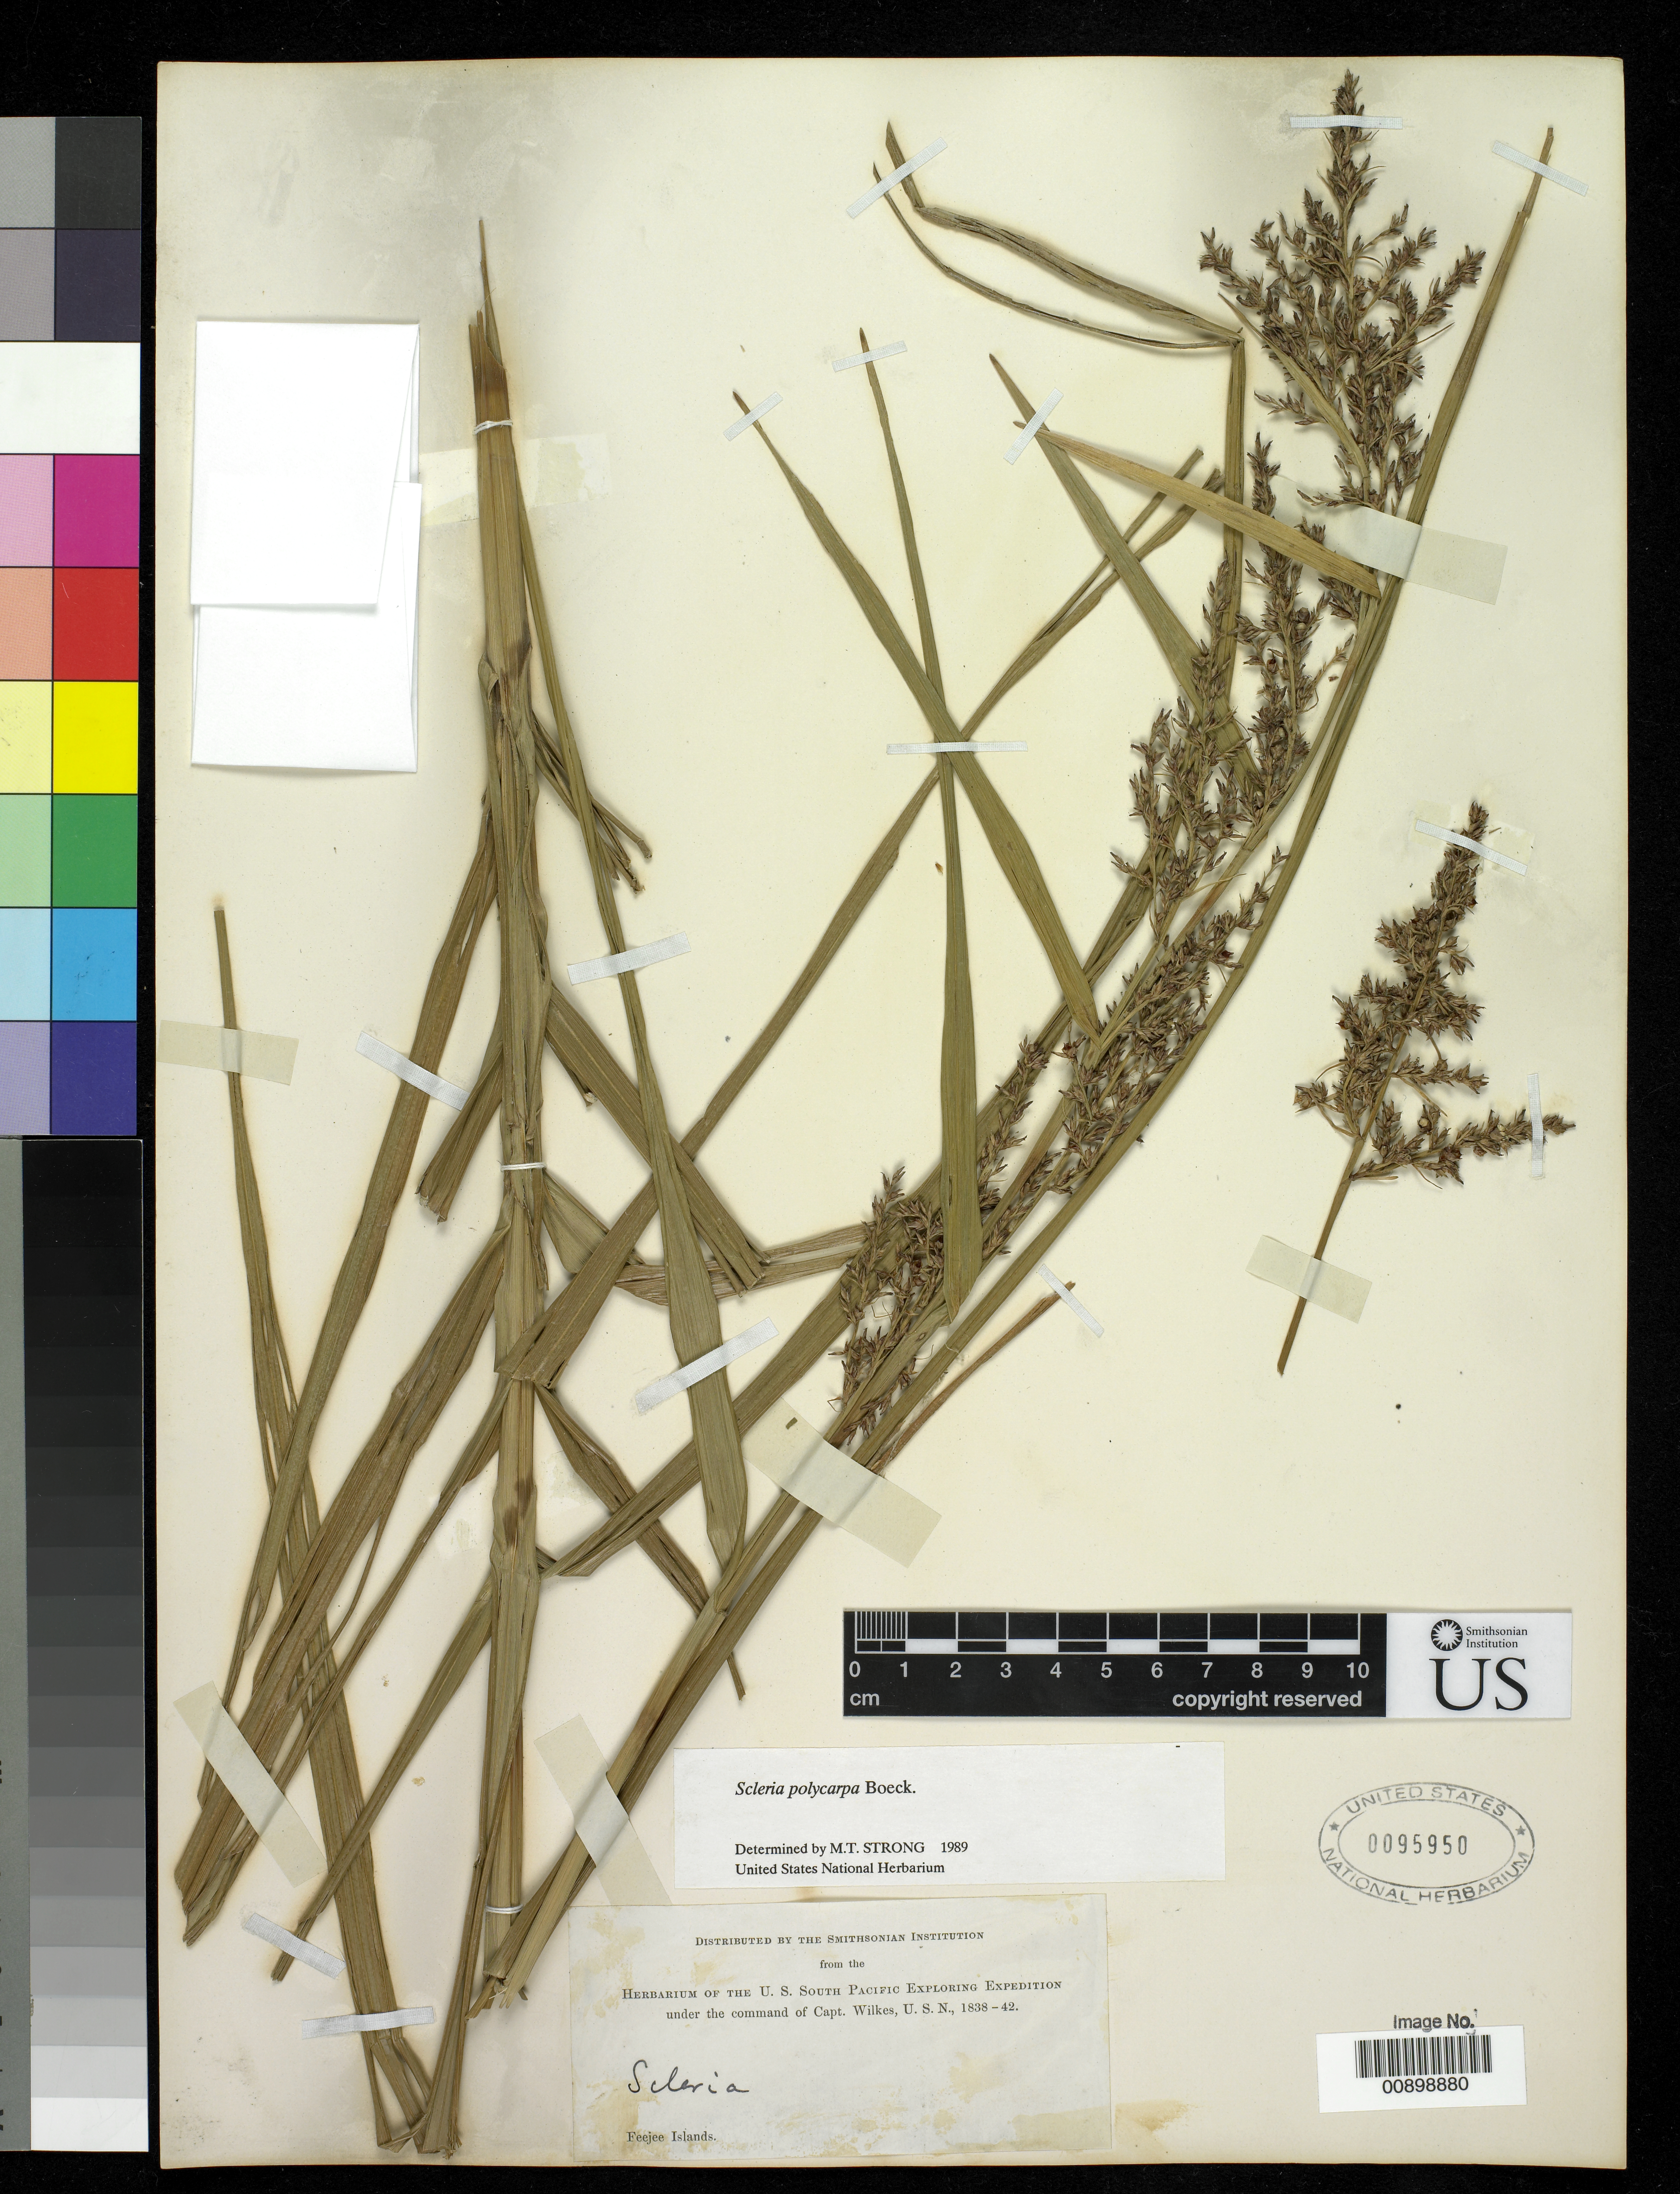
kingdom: Plantae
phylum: Tracheophyta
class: Liliopsida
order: Poales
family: Cyperaceae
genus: Scleria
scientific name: Scleria polycarpa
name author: Boeckeler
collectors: Wilkes Explor. Exped.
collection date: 1838/1842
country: Fiji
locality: Feejee Islands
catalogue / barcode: US 95950